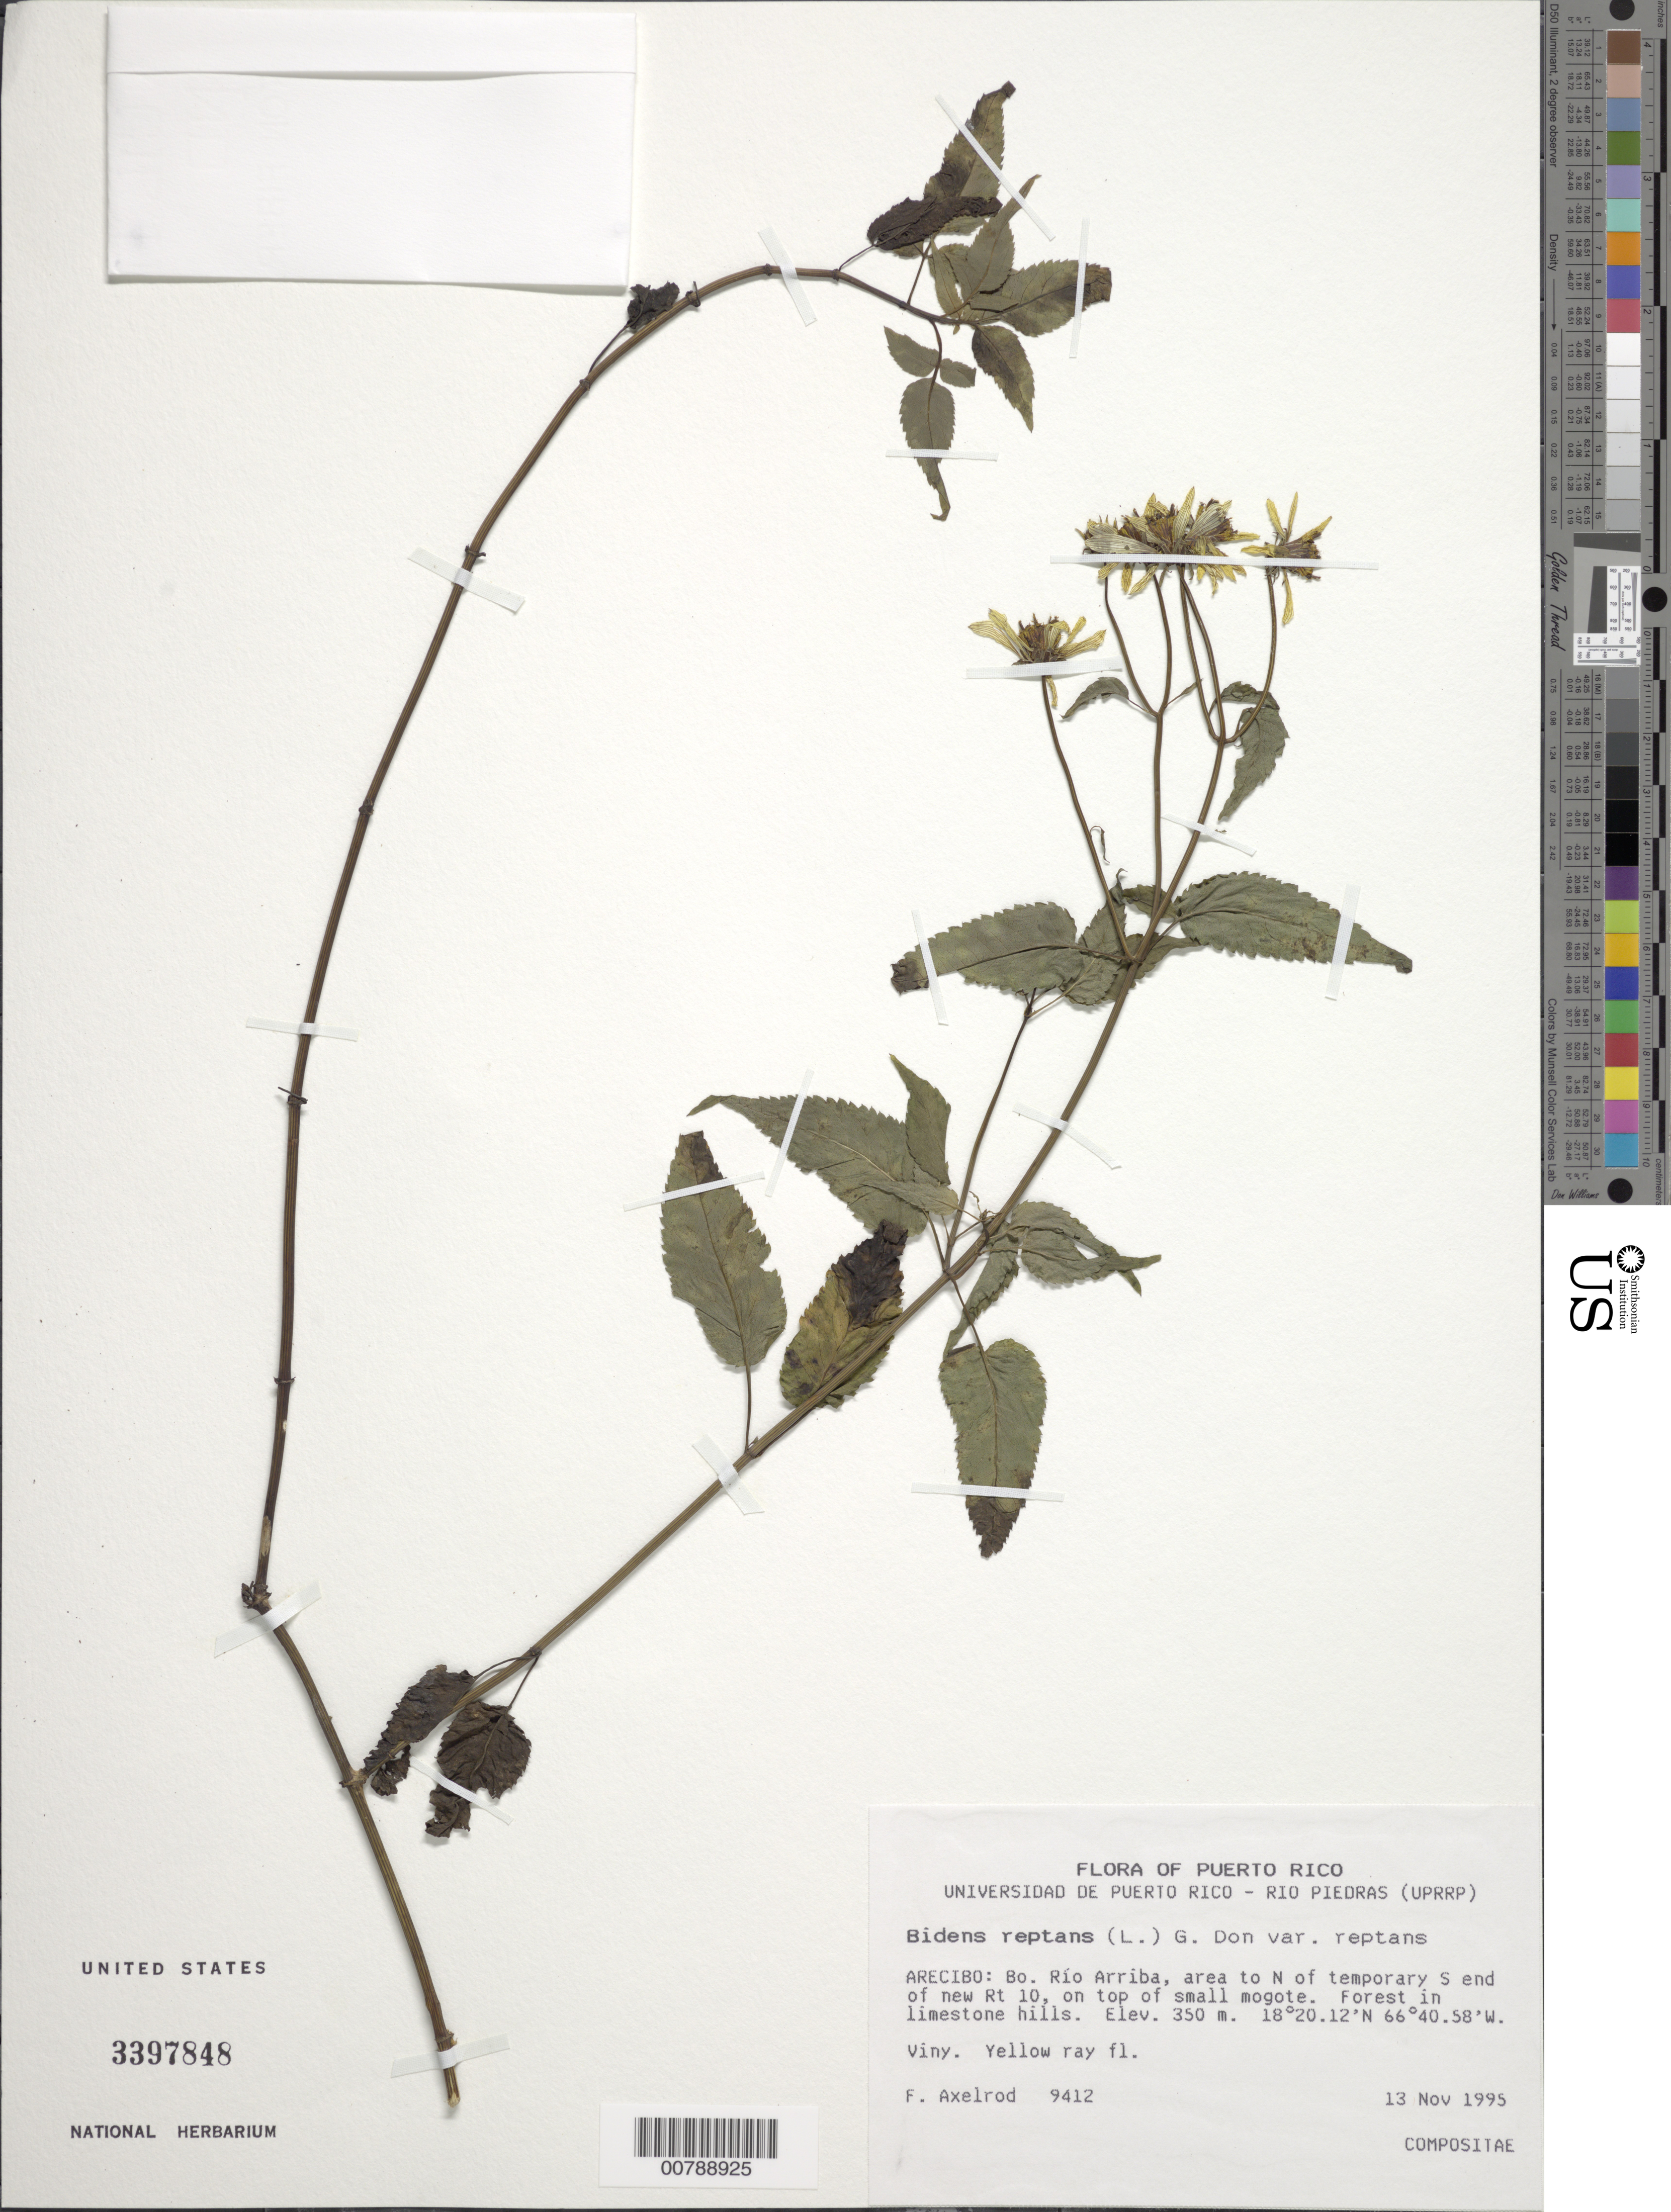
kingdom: Plantae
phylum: Tracheophyta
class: Magnoliopsida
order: Asterales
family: Asteraceae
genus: Bidens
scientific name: Bidens reptans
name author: (L.) G. Don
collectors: F. S. Axelrod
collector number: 9412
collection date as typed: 13 Nov 1995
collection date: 1995-11-13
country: Puerto Rico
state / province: Arecibo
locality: Arecibo: Bo. Río Arriba, area to N of temporary S end of new Rt 10, on top of small mogote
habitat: Forest in limestone hills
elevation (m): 350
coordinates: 18.33533333, -66.67633333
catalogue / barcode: US 3397848